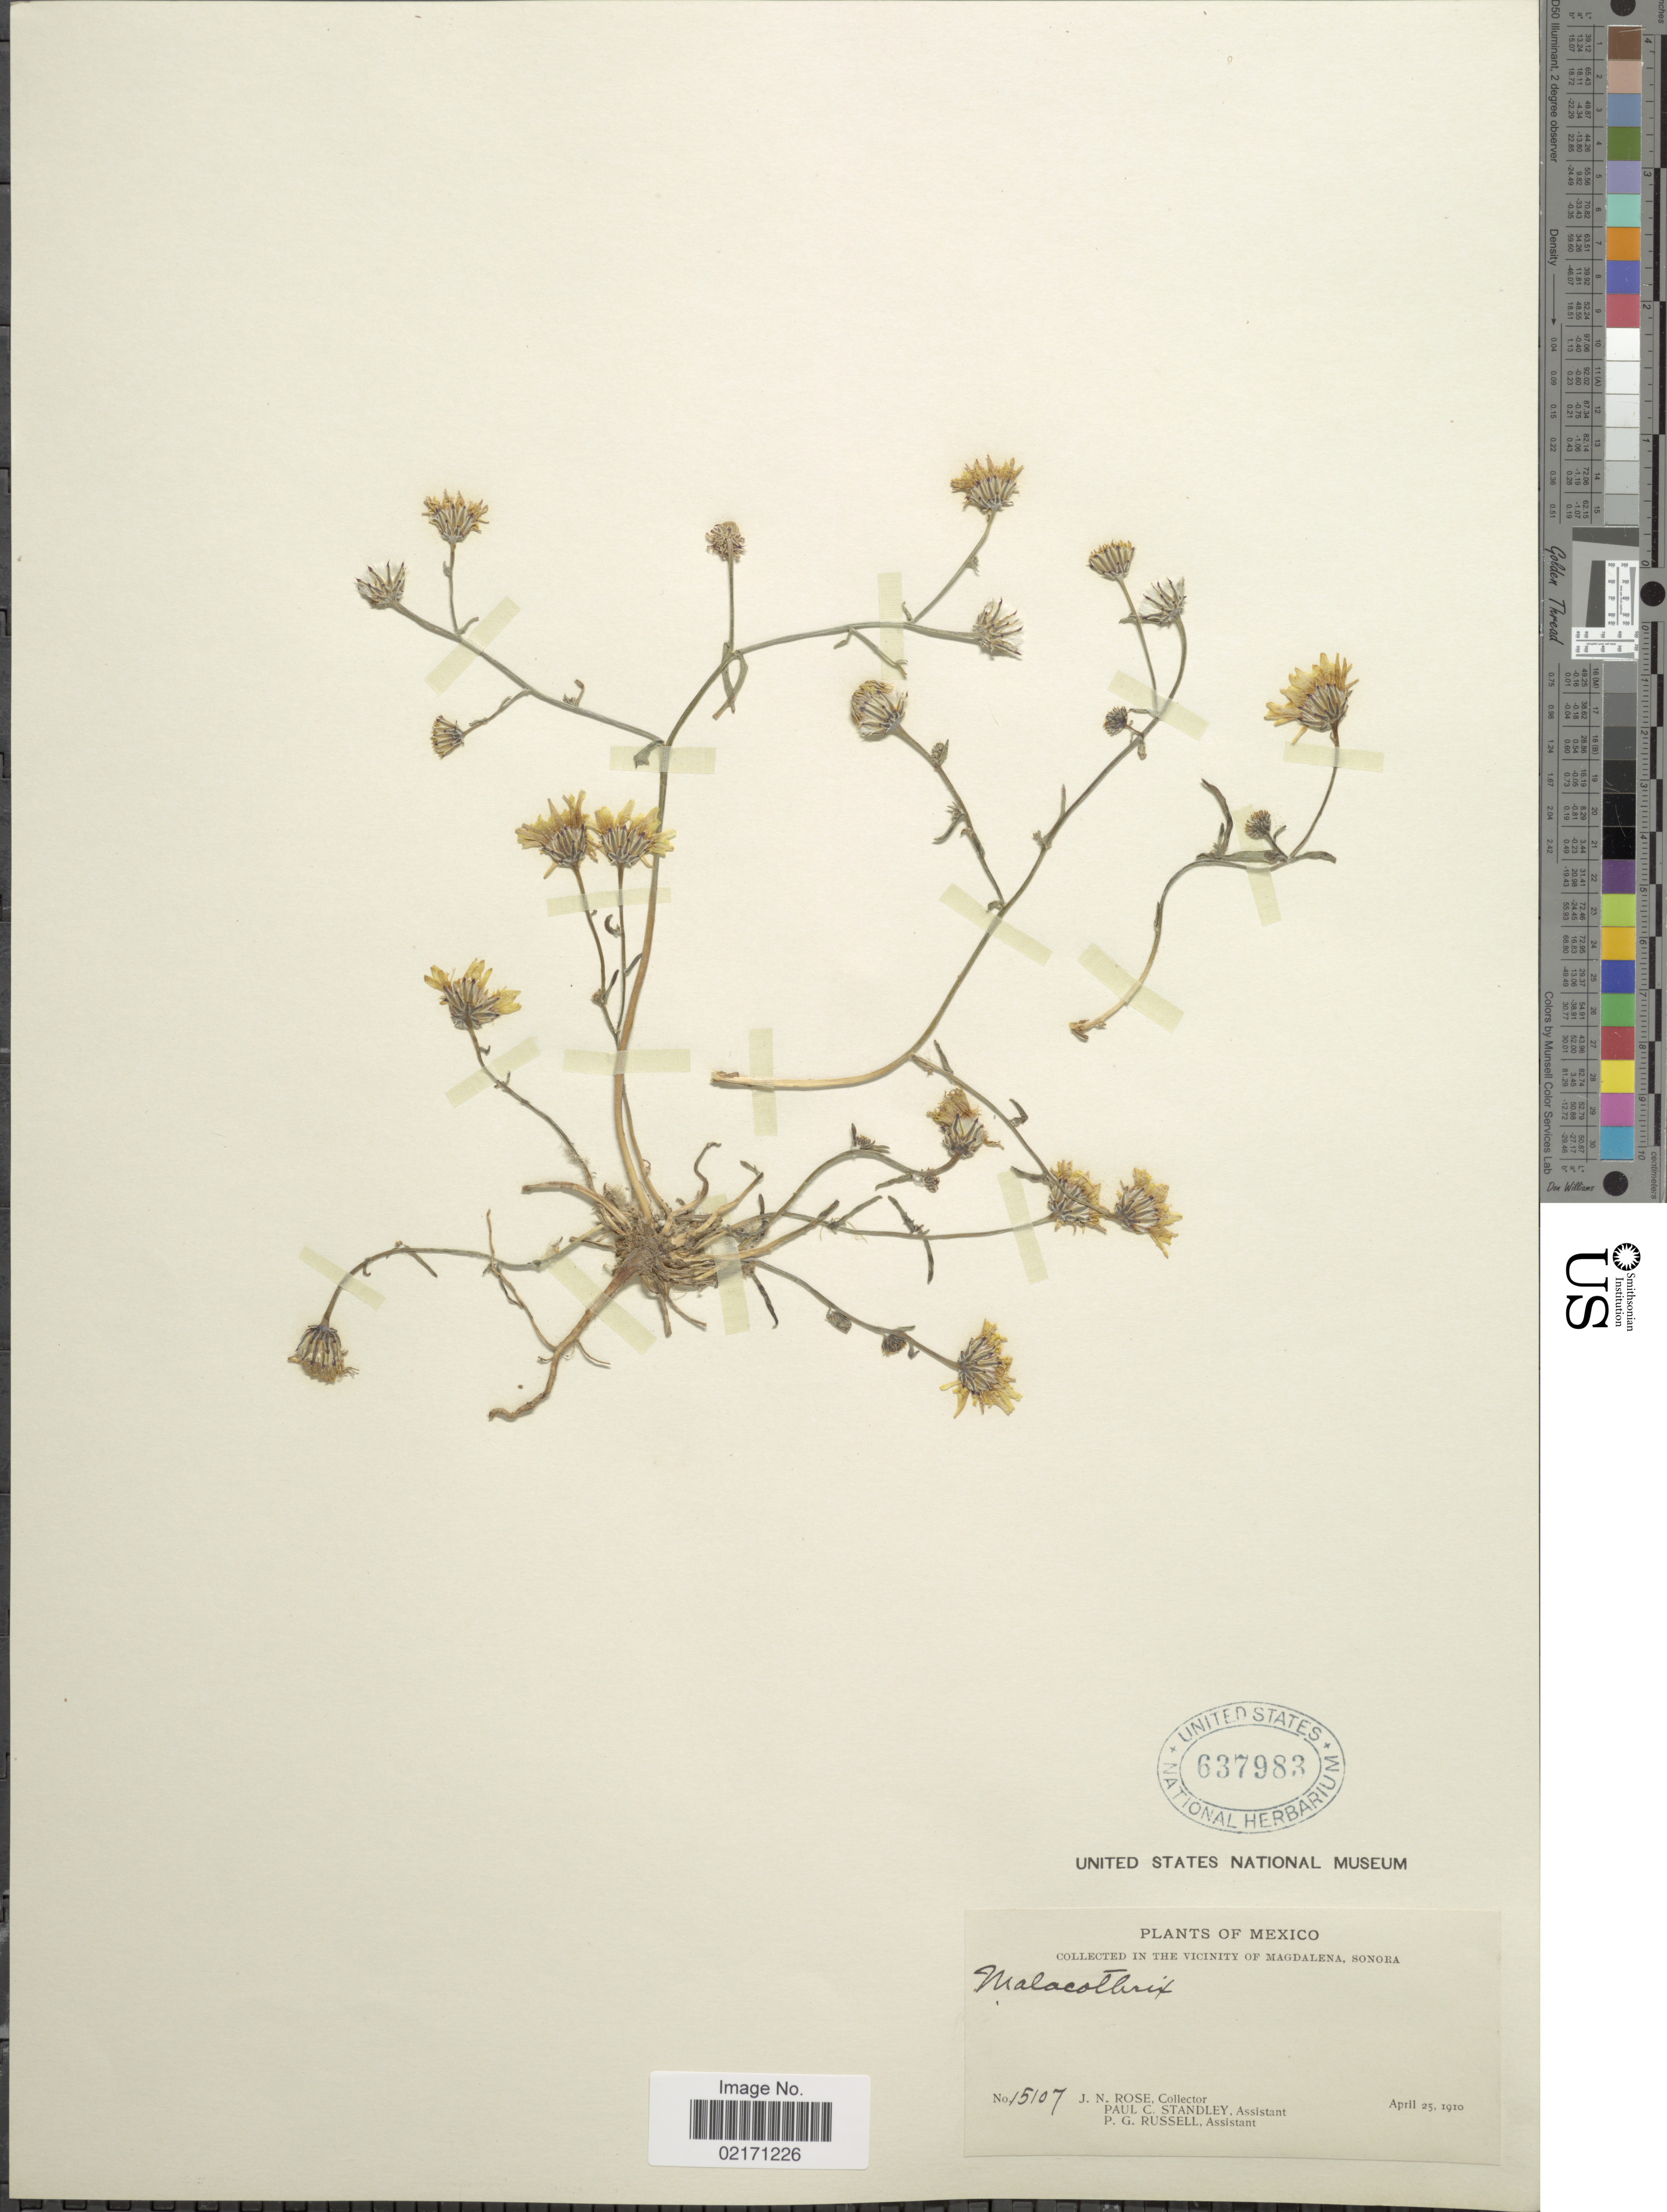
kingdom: Plantae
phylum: Tracheophyta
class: Magnoliopsida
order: Asterales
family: Asteraceae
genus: Malacothrix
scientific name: Malacothrix fendleri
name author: A. Gray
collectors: J. N. Rose, P. C. Standley & P. G. Russell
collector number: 15107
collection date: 1910-04-25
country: Mexico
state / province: Sonora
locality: The vicinity of Magdalena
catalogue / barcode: US 637983